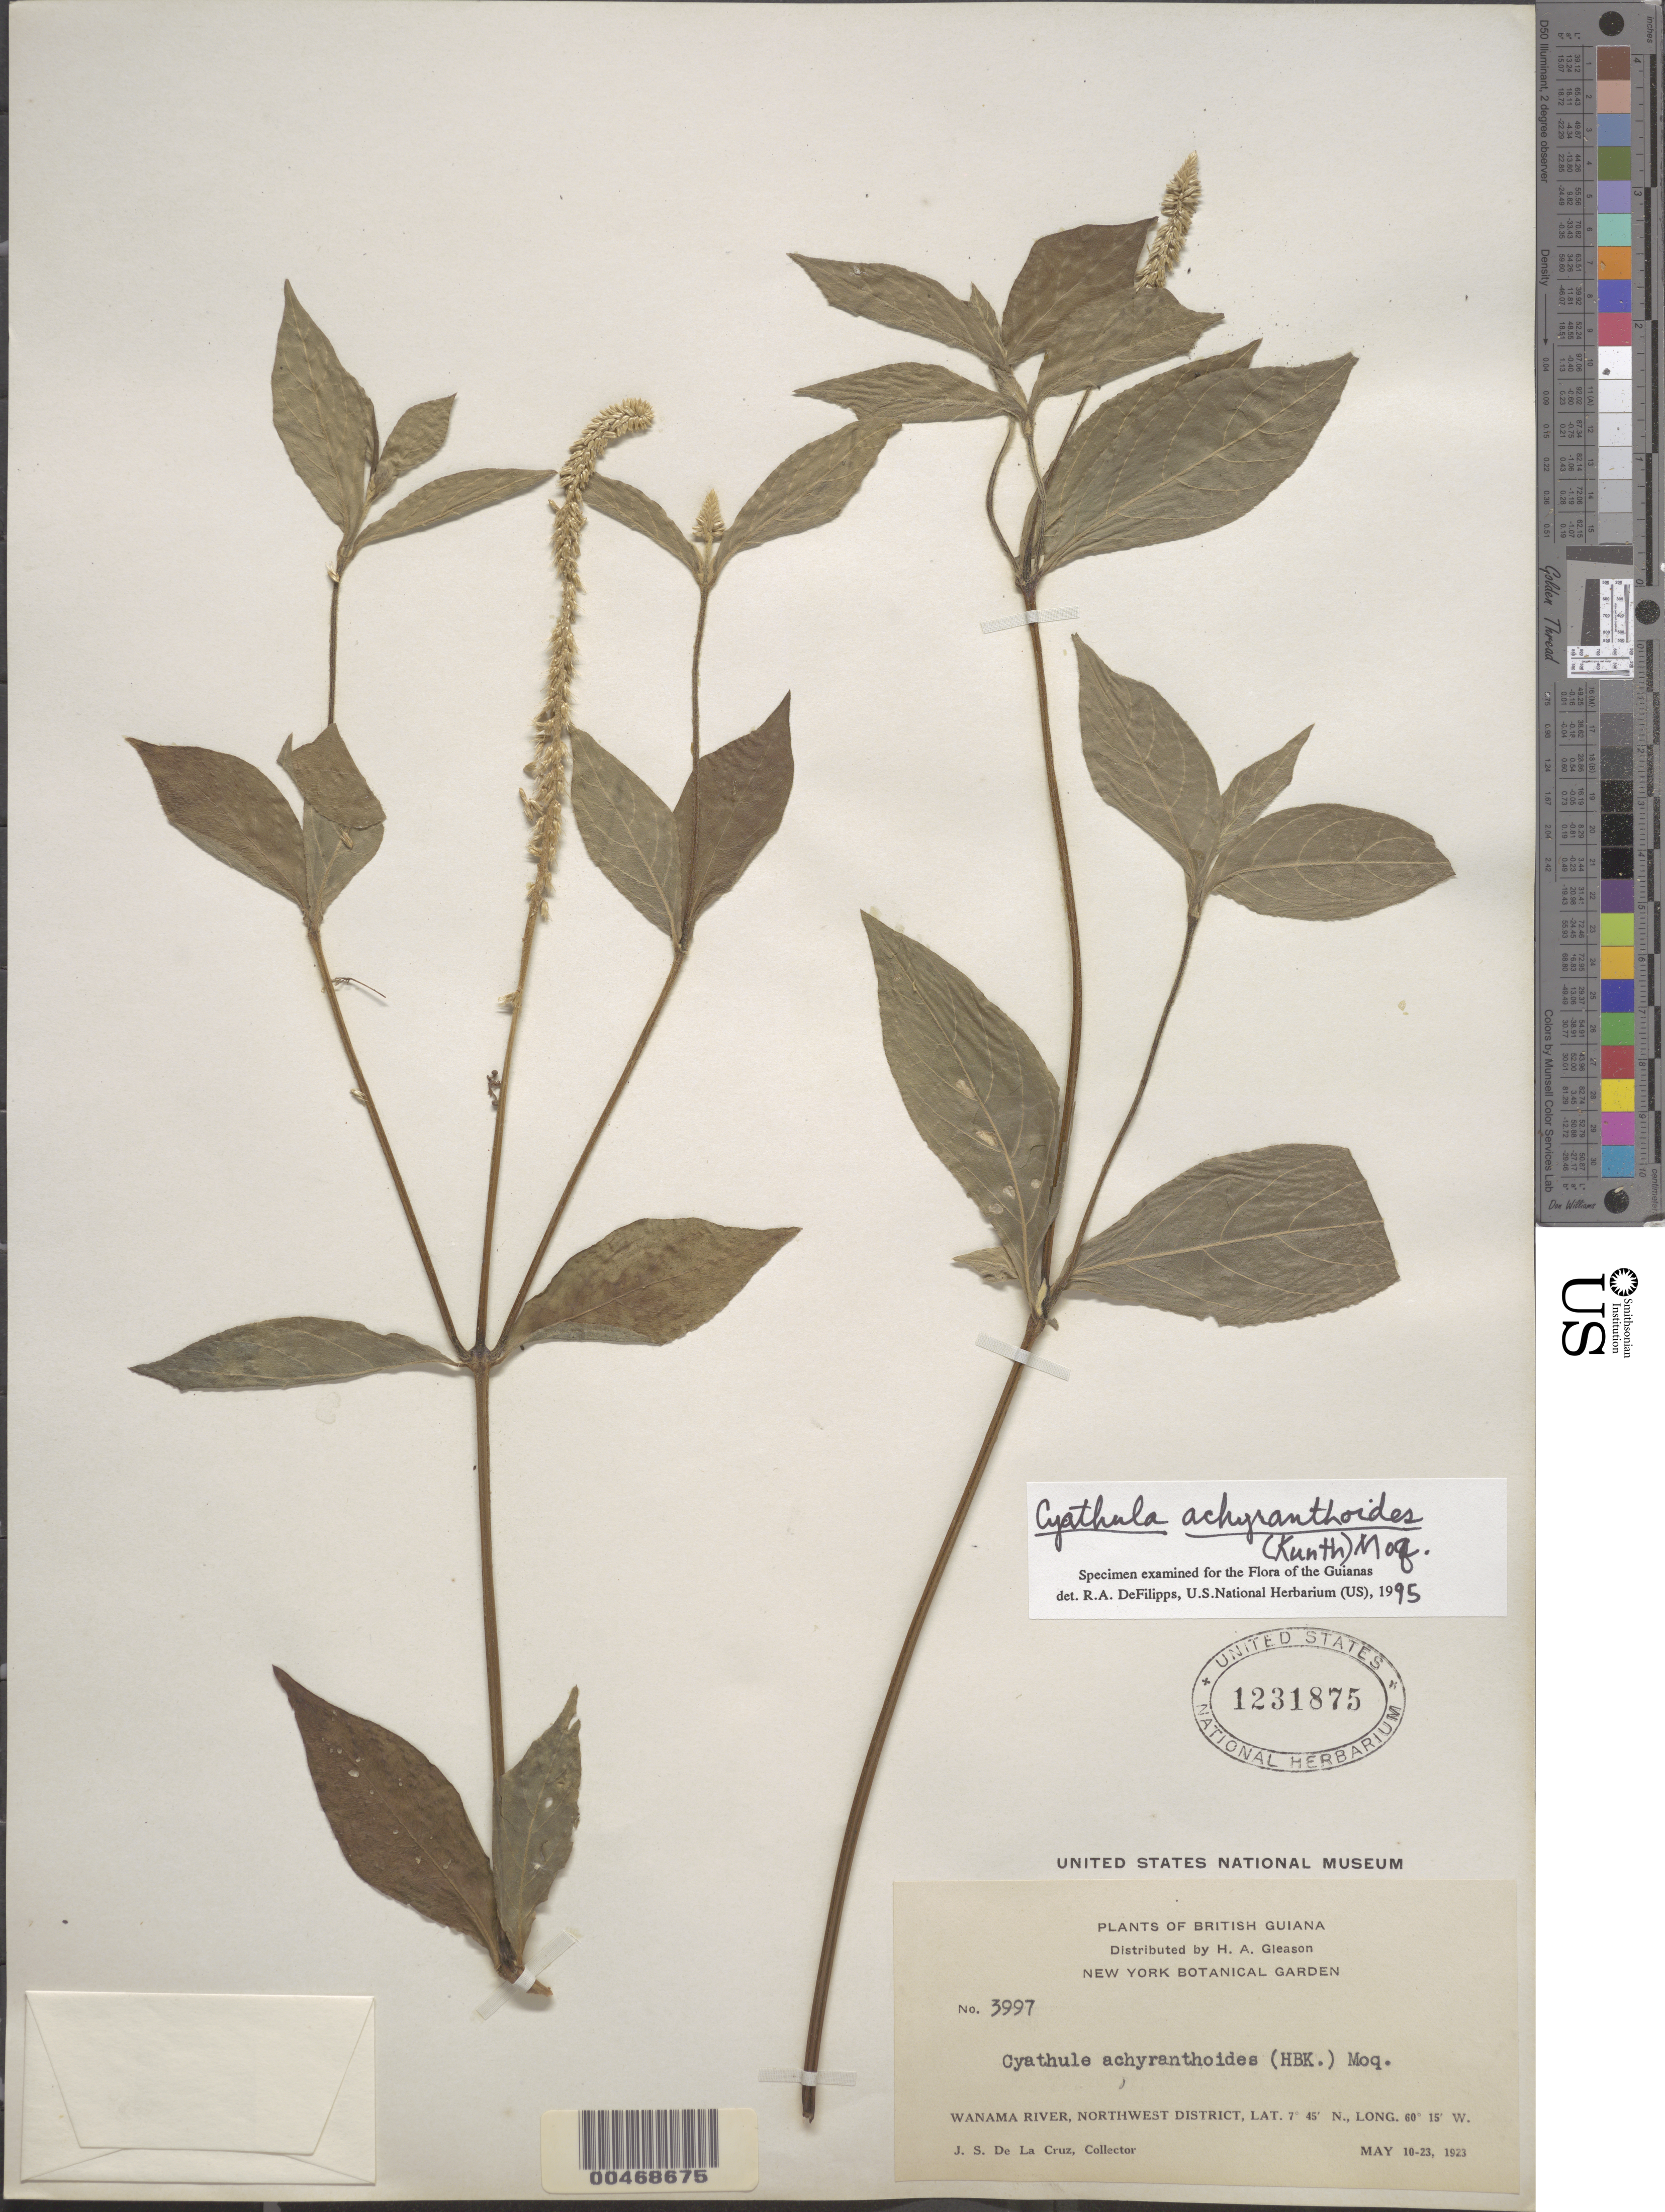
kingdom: Plantae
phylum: Tracheophyta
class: Magnoliopsida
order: Caryophyllales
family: Amaranthaceae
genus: Cyathula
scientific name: Cyathula achyranthoides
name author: (Kunth) Moq.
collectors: J. S. de la Cruz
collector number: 3997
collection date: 1923-05-10/1923-05-23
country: Guyana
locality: British Guiana. Wanama River, Northwest District.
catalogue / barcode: US 1231875